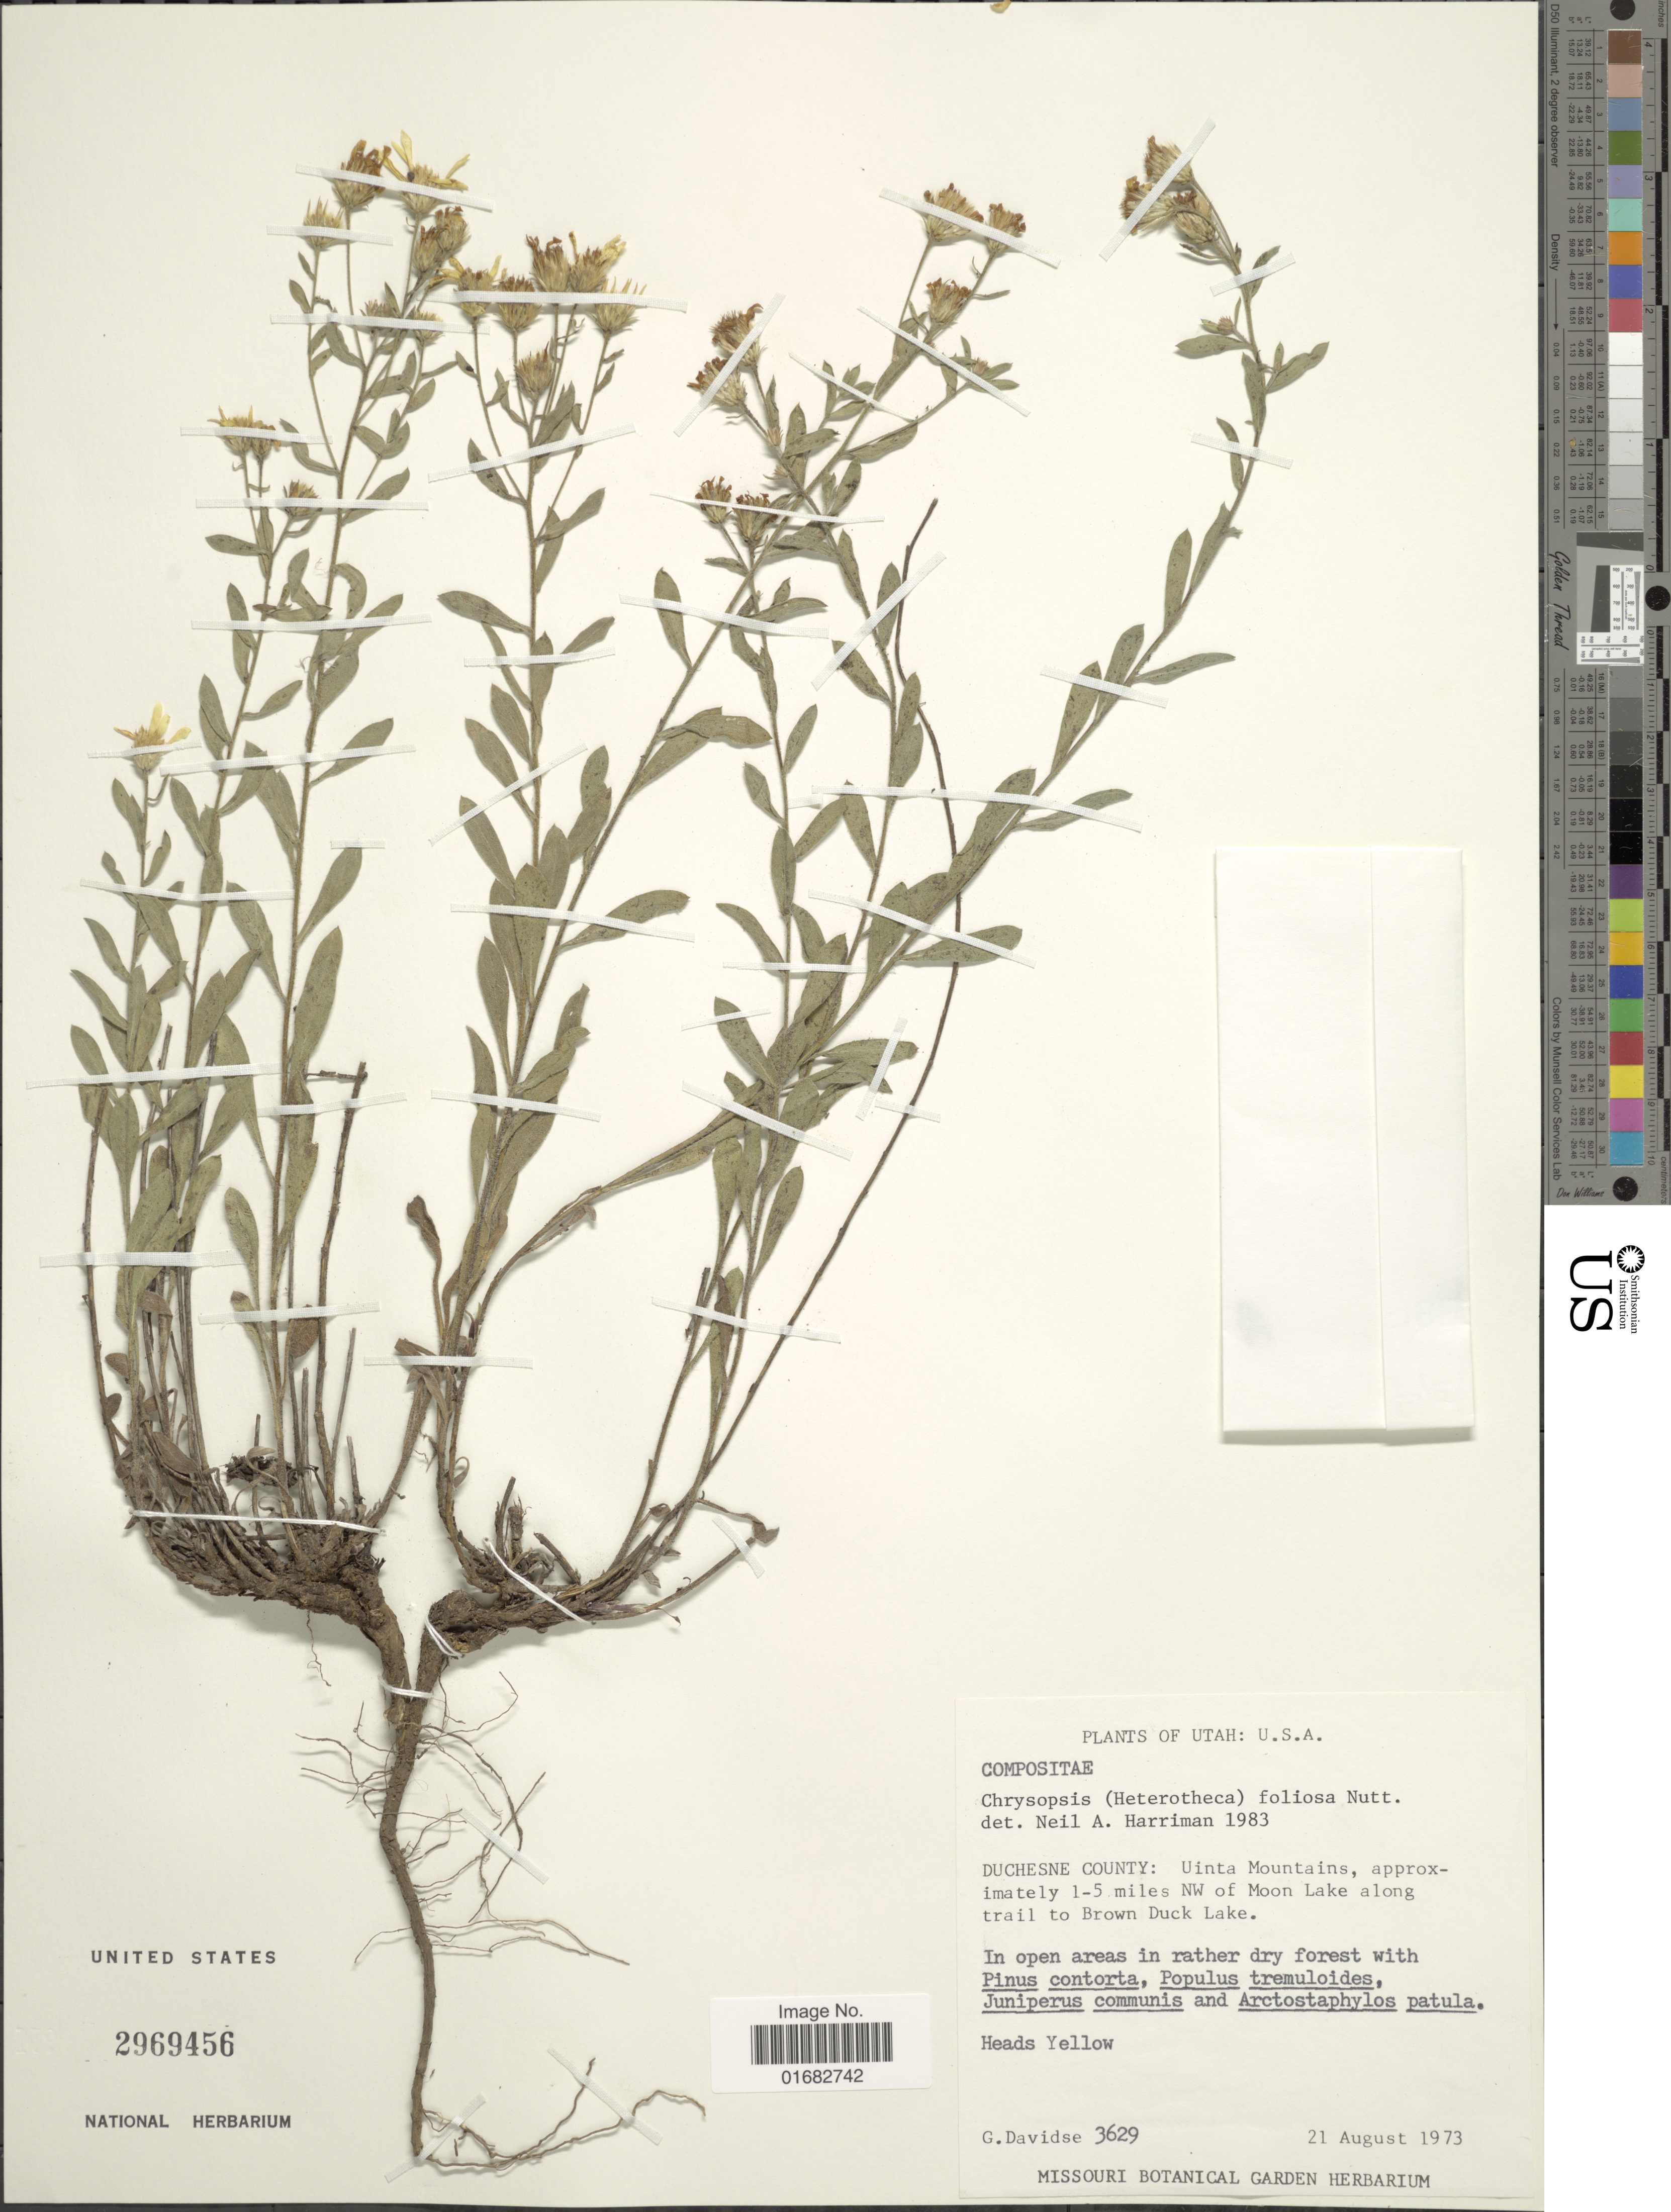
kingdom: Plantae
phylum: Tracheophyta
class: Magnoliopsida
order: Asterales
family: Asteraceae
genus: Heterotheca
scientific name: Heterotheca villosa var. foliosa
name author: (Nutt.) V.L. Harms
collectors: G. Davidse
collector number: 3629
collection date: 1973-08-21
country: United States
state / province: Utah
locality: Duchesne County: Uinta Mountains, approximately 1-5 miles NW of Moon Lake along trail to Brown Duck Lake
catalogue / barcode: US 2969456